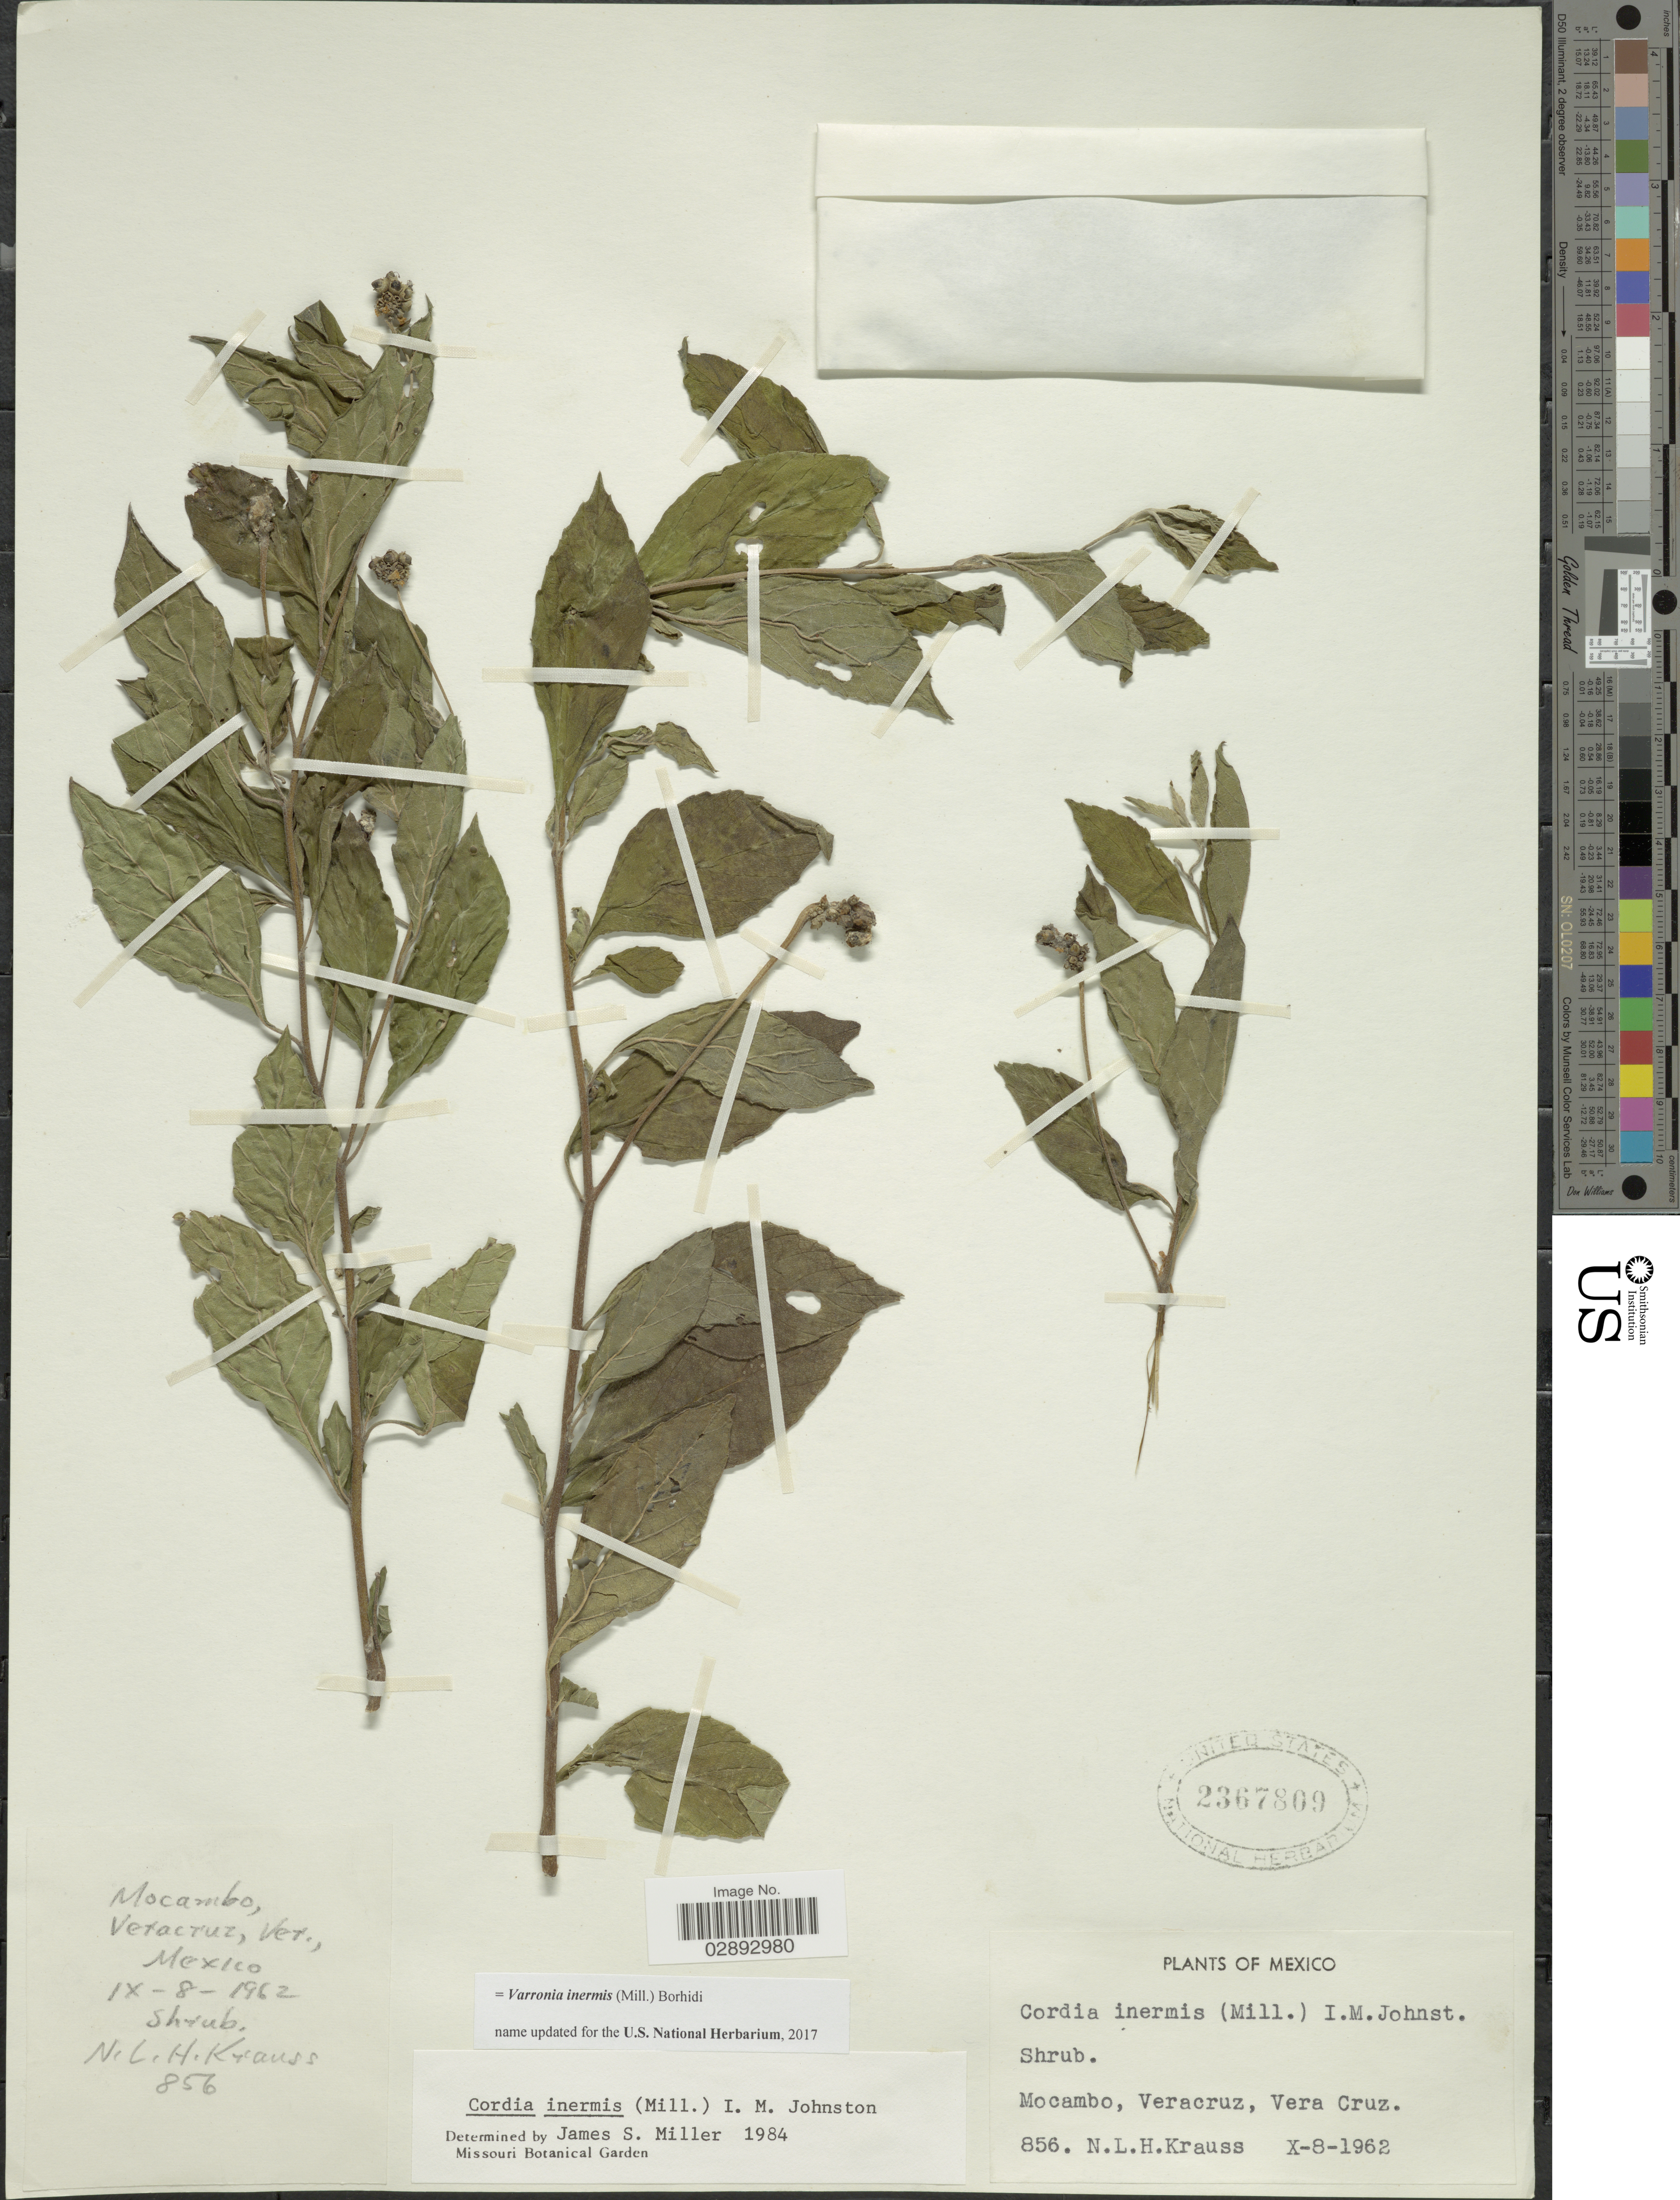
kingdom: Plantae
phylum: Tracheophyta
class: Magnoliopsida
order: Boraginales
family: Cordiaceae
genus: Varronia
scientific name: Varronia inermis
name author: (Mill.) Borhidi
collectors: N. Krauss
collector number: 856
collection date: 1962-10-08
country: Mexico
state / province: Veracruz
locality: Mocambo, Veracruz, Vera Cruz.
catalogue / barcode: US 2367809